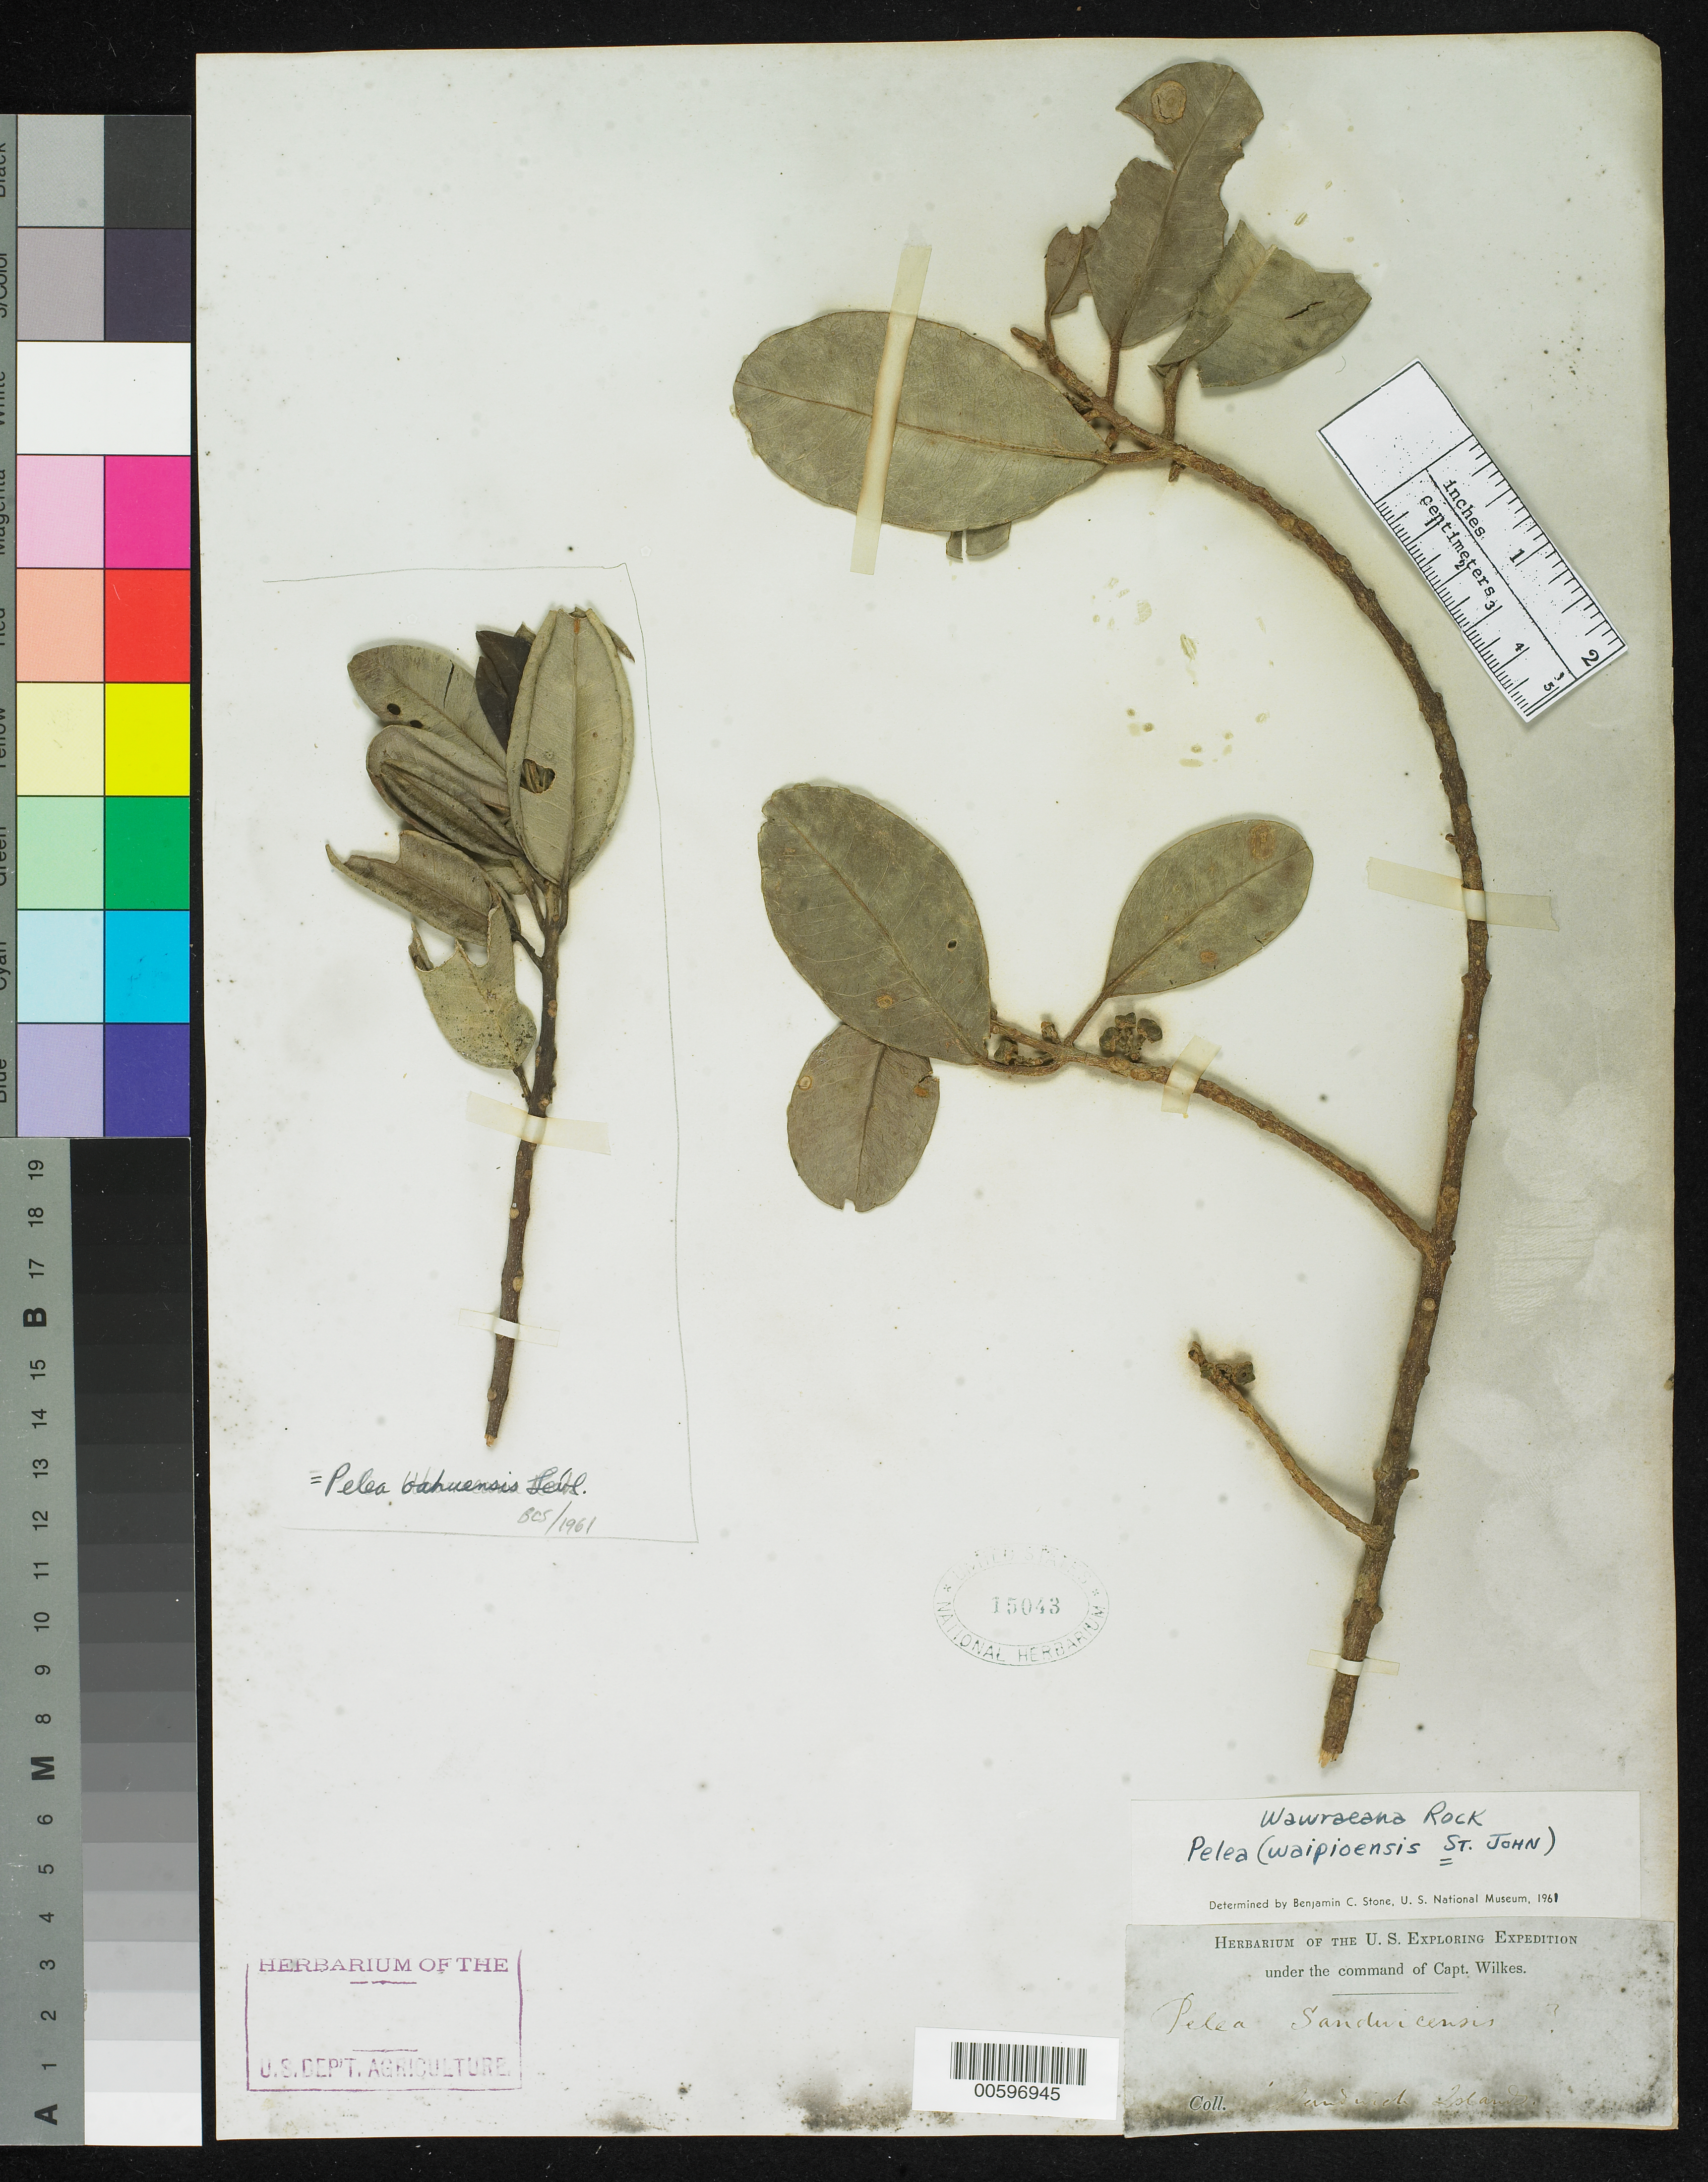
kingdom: Plantae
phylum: Tracheophyta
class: Magnoliopsida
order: Sapindales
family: Rutaceae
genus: Melicope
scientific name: Melicope wawraeana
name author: (H. Lév.) T.G. Hartley & B.C. Stone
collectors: Wilkes Explor. Exped.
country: United States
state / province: Hawaii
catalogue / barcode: US 15043